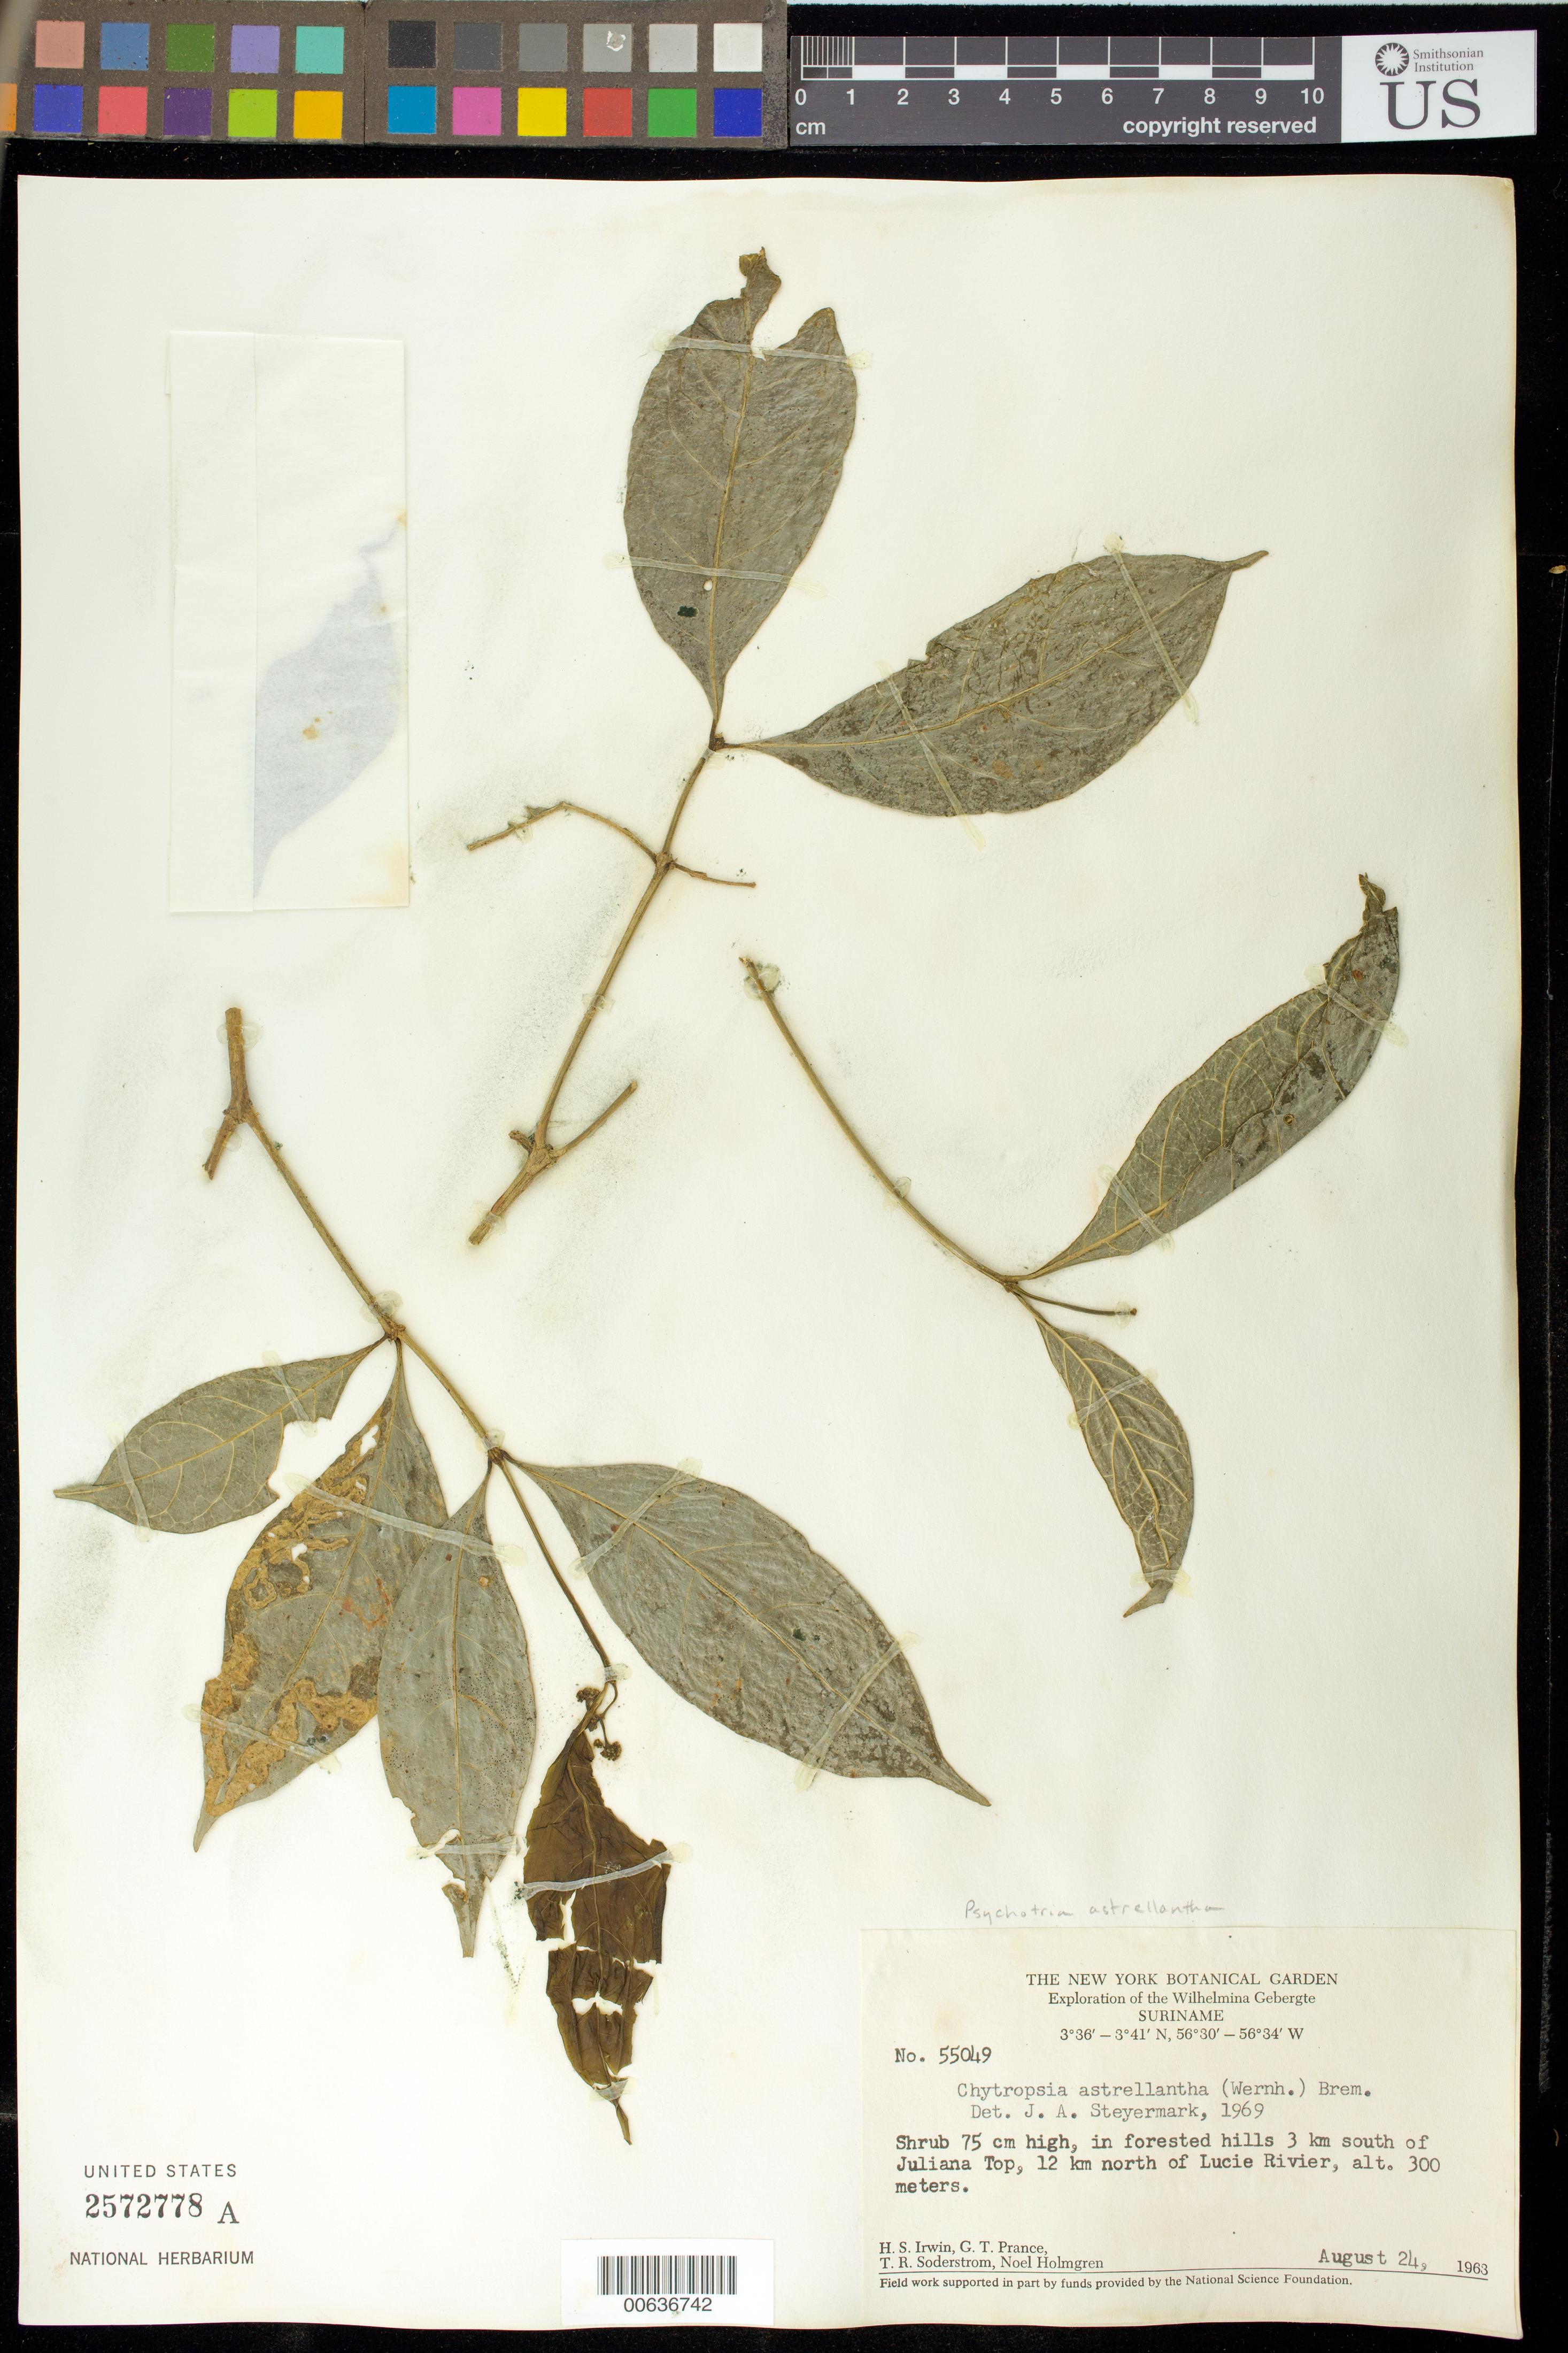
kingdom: Plantae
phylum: Tracheophyta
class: Magnoliopsida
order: Gentianales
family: Rubiaceae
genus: Psychotria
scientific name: Psychotria astrellantha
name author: Wernham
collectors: H. Irwin, G. T. Prance, T. R. Soderstrom & N. H. Holmgren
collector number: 55049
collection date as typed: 24-Aug-63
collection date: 1963-08-24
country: Suriname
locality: Juliana Top, 3 km S of, 12 km N of Lucie R., Wilhelmina Gebergte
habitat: Forested hills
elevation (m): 300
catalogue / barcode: US 2572778A